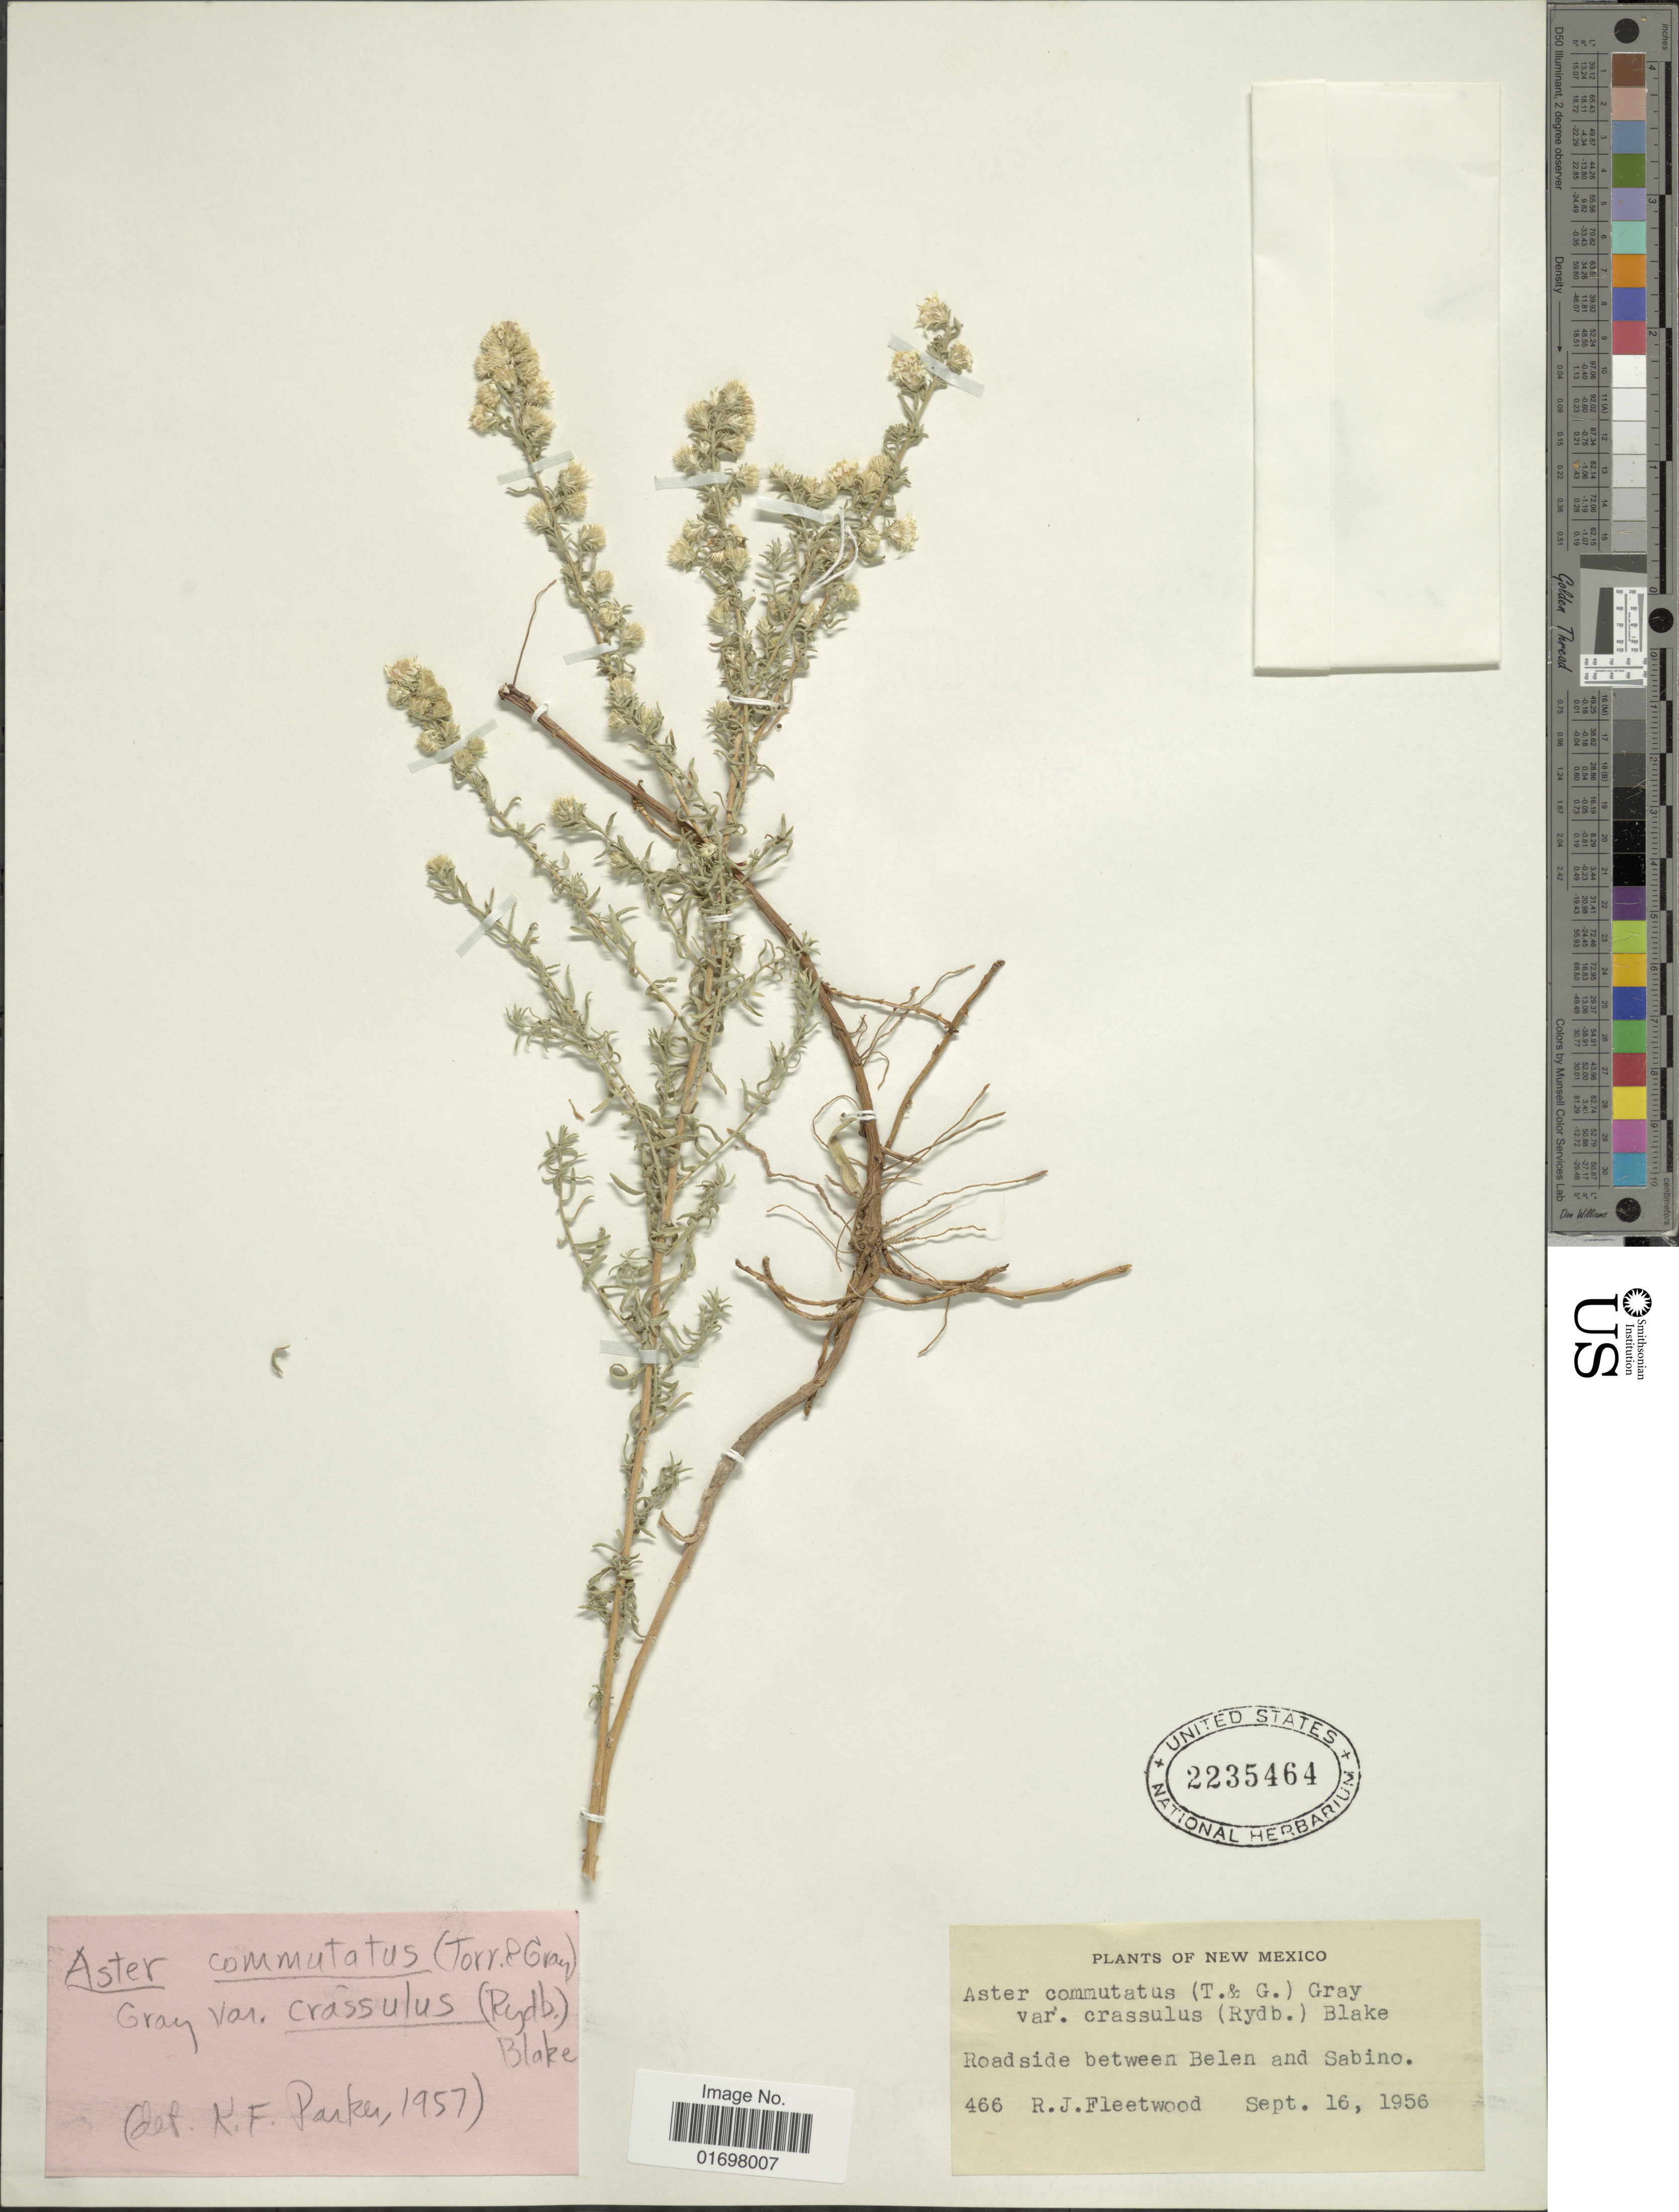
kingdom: Plantae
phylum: Tracheophyta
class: Magnoliopsida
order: Asterales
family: Asteraceae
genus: Symphyotrichum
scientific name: Symphyotrichum falcatum var. commutatum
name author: (Torr. & A. Gray) G.L. Nesom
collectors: R. J. Fleetwood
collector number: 466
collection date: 1956-09-16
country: United States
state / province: New Mexico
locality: Roadside between Belen and Sabino.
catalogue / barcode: US 2235464